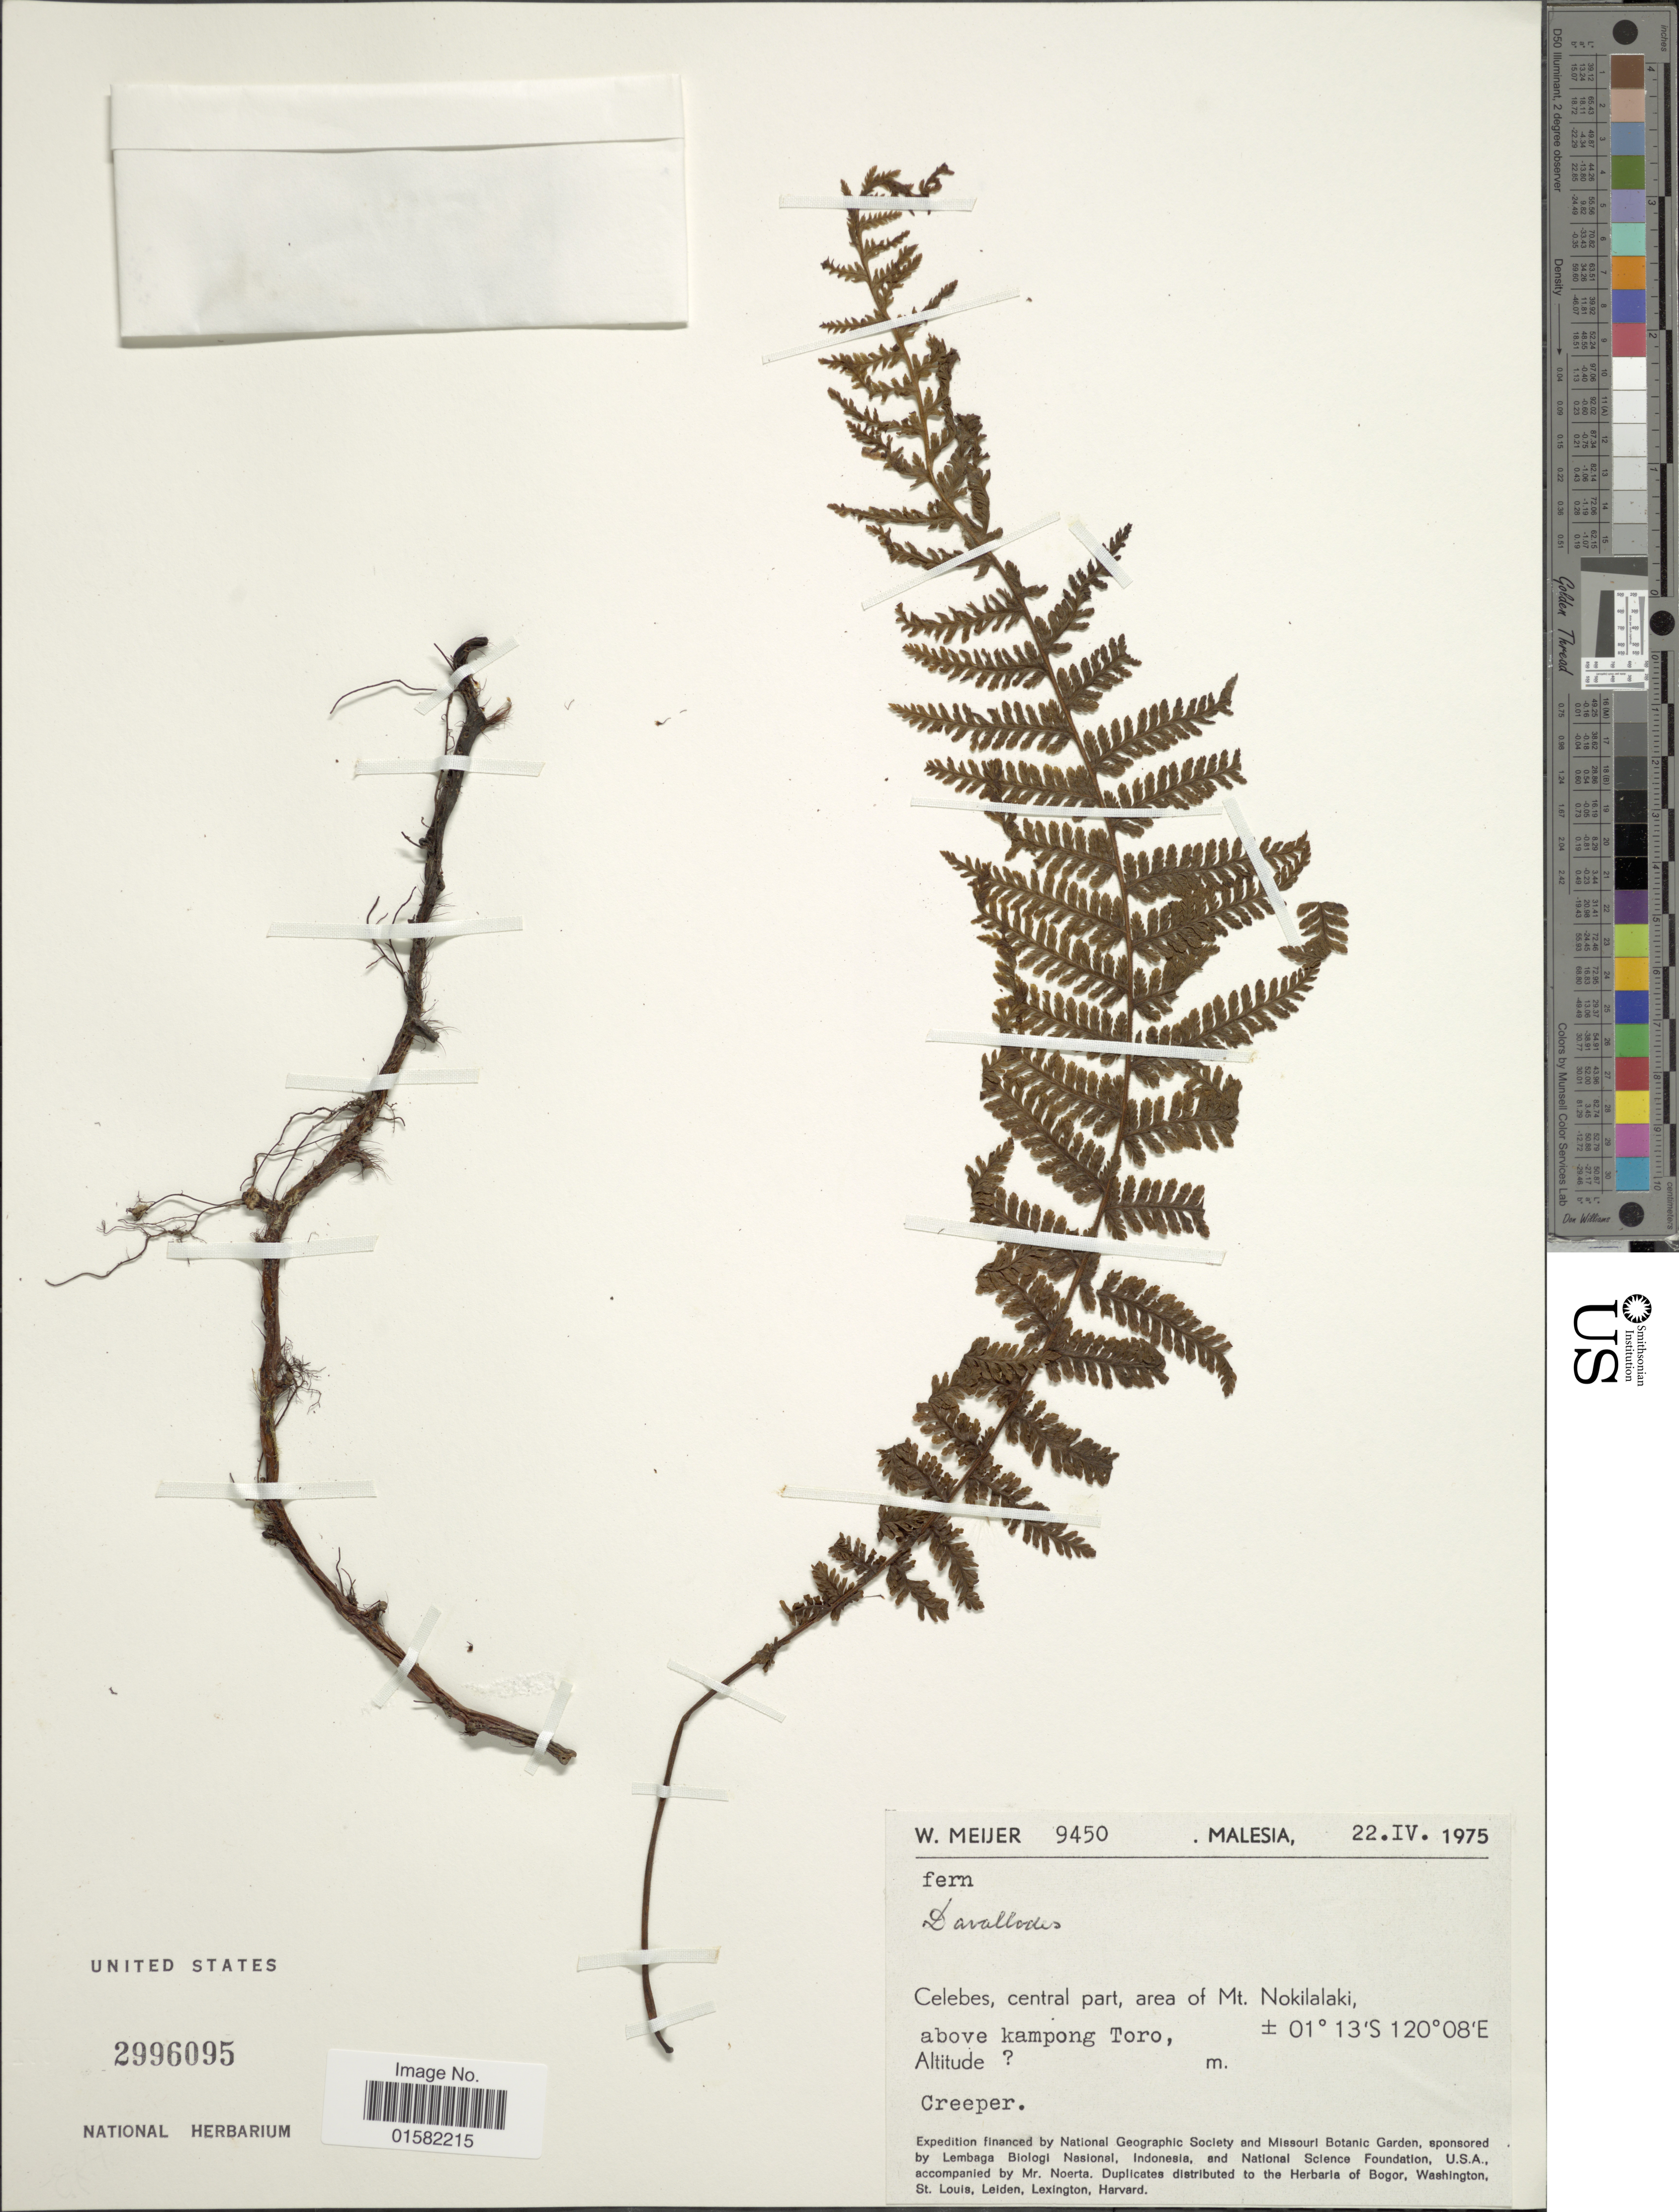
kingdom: Plantae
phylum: Tracheophyta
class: Polypodiopsida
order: Polypodiales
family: Davalliaceae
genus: Davallodes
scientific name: Davallodes sp.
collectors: W. Meijer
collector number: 9450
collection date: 1975-04-22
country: Malaysia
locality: Malesia, Celebes, central part, area of Mt Nokilalaki, above kampong Toro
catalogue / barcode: US 2996095